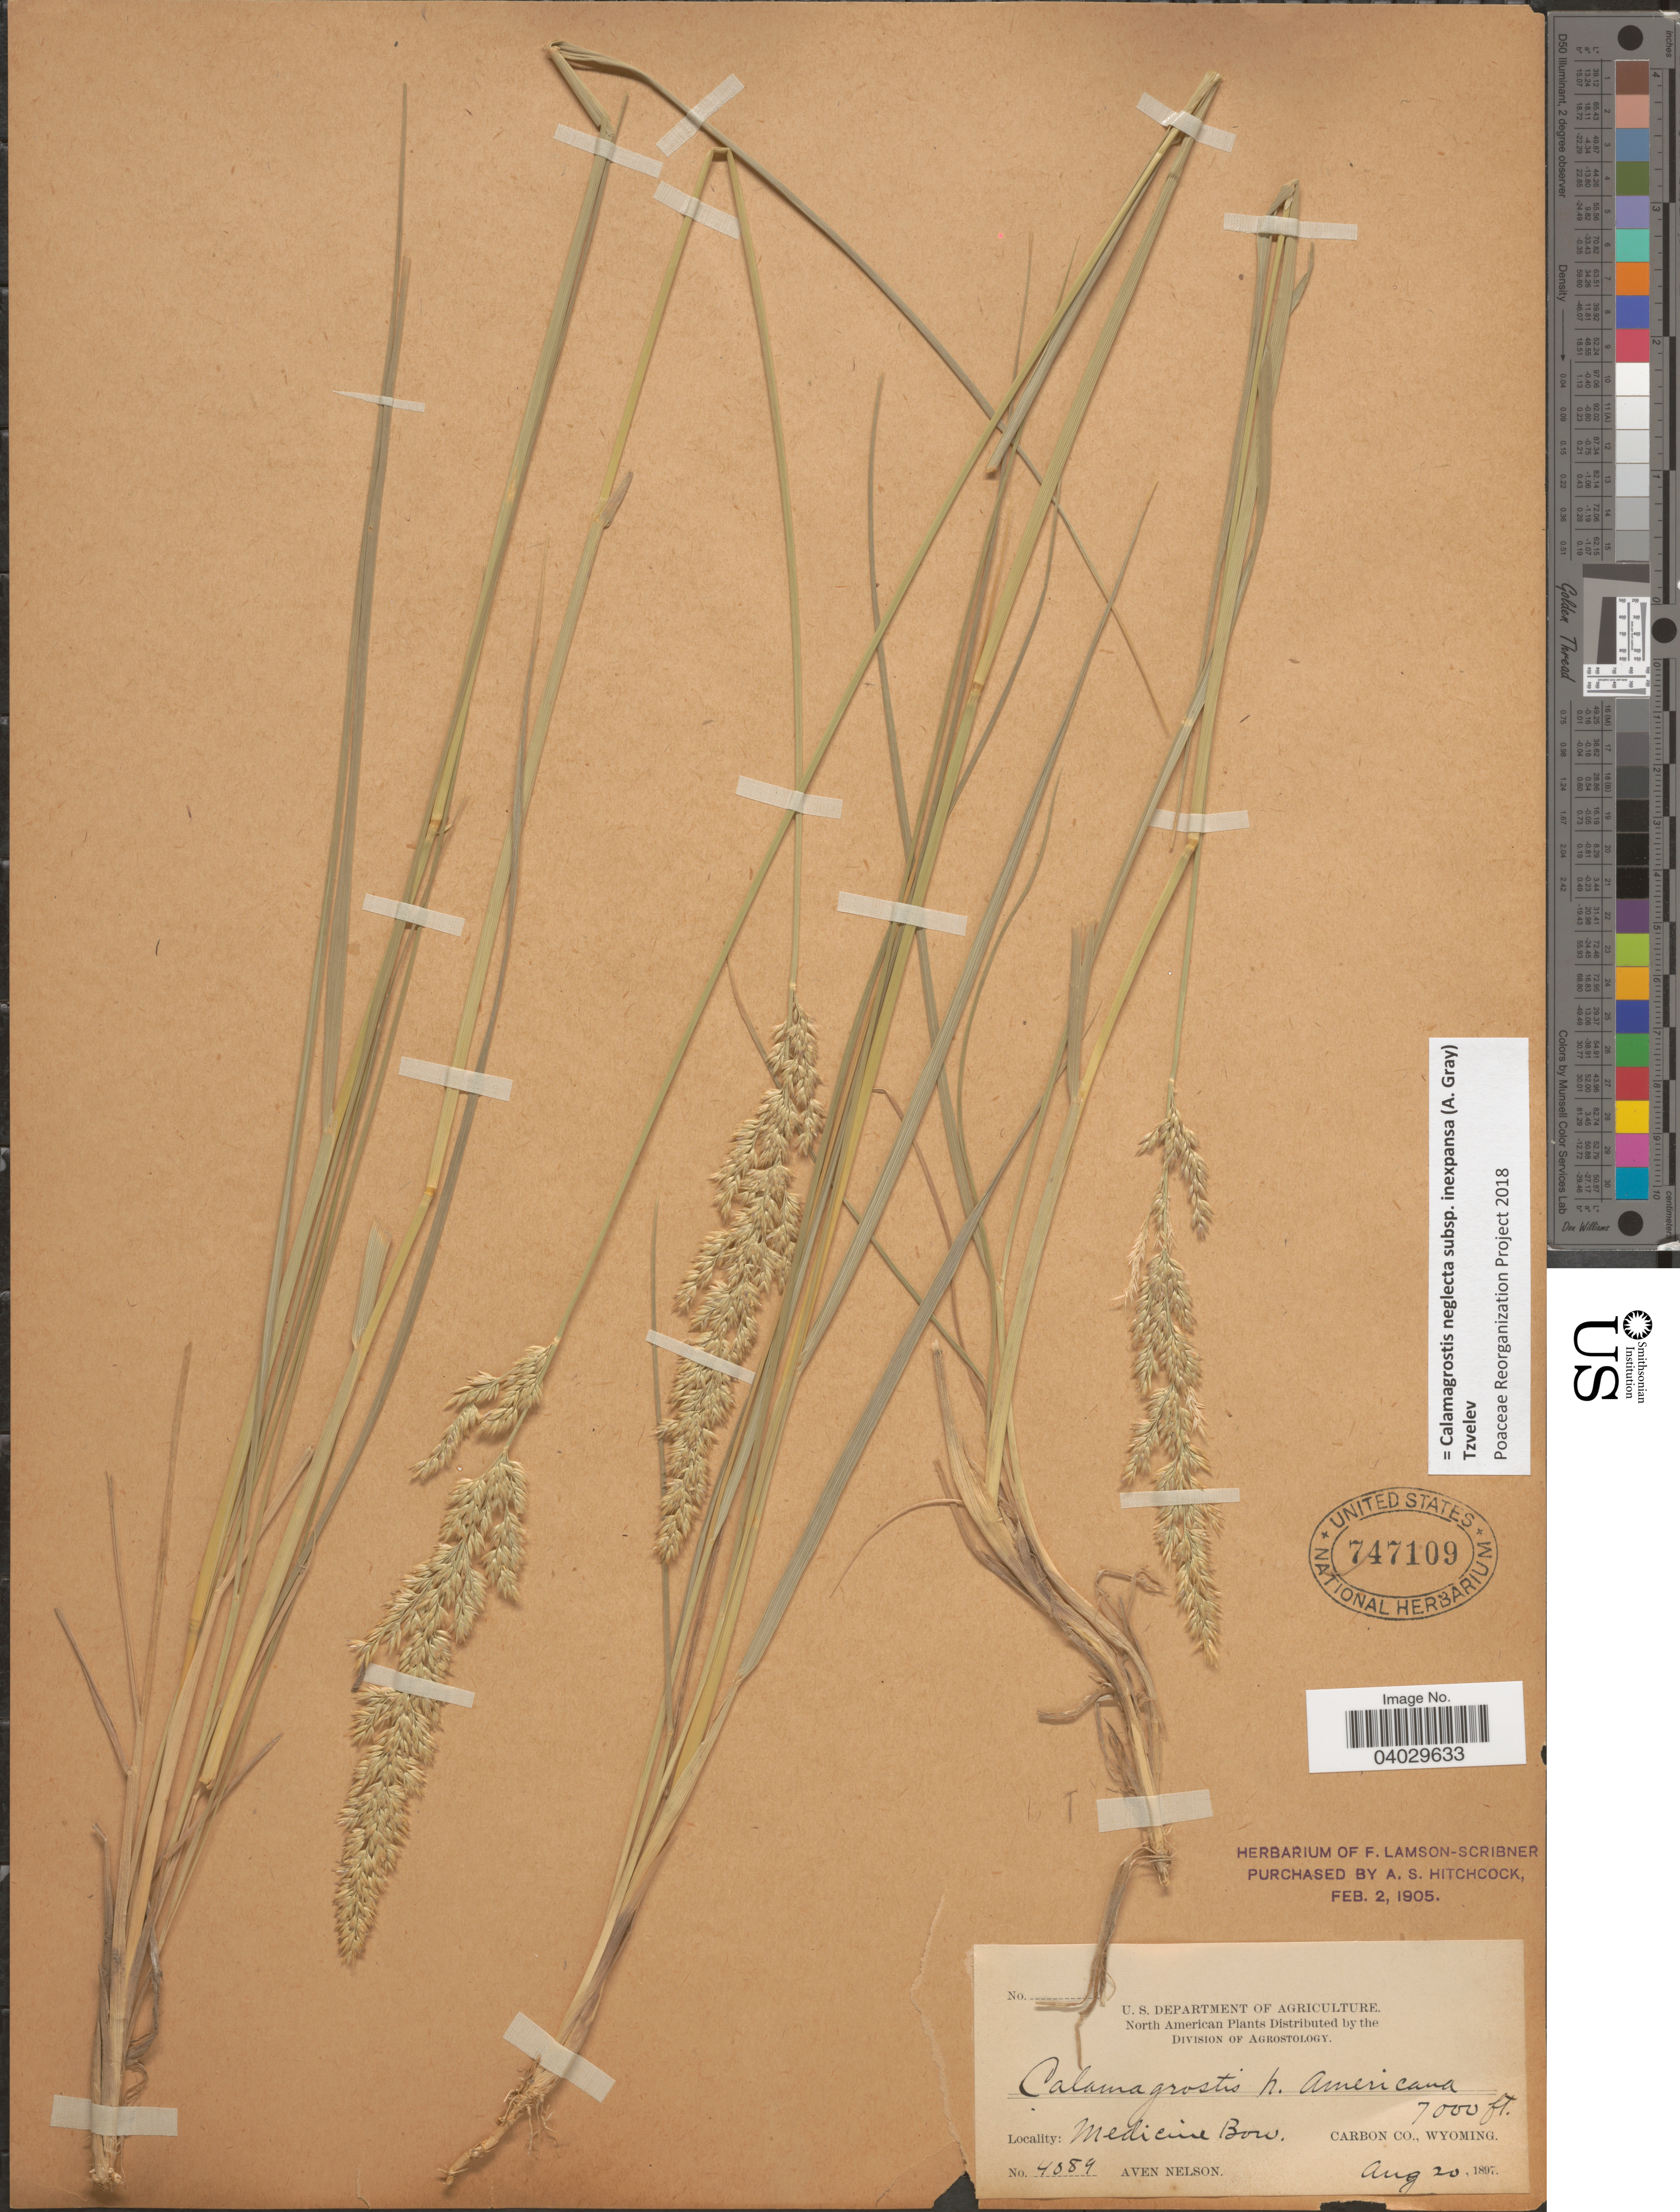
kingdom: Plantae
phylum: Tracheophyta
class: Liliopsida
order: Poales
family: Poaceae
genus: Calamagrostis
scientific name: Calamagrostis neglecta subsp. inexpansa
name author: (A. Gray) Tzvelev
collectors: A. Nelson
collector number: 4089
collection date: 1897-08-20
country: United States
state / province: Wyoming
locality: Medicine Bow. Carbon Co.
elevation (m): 2134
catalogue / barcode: US 747109